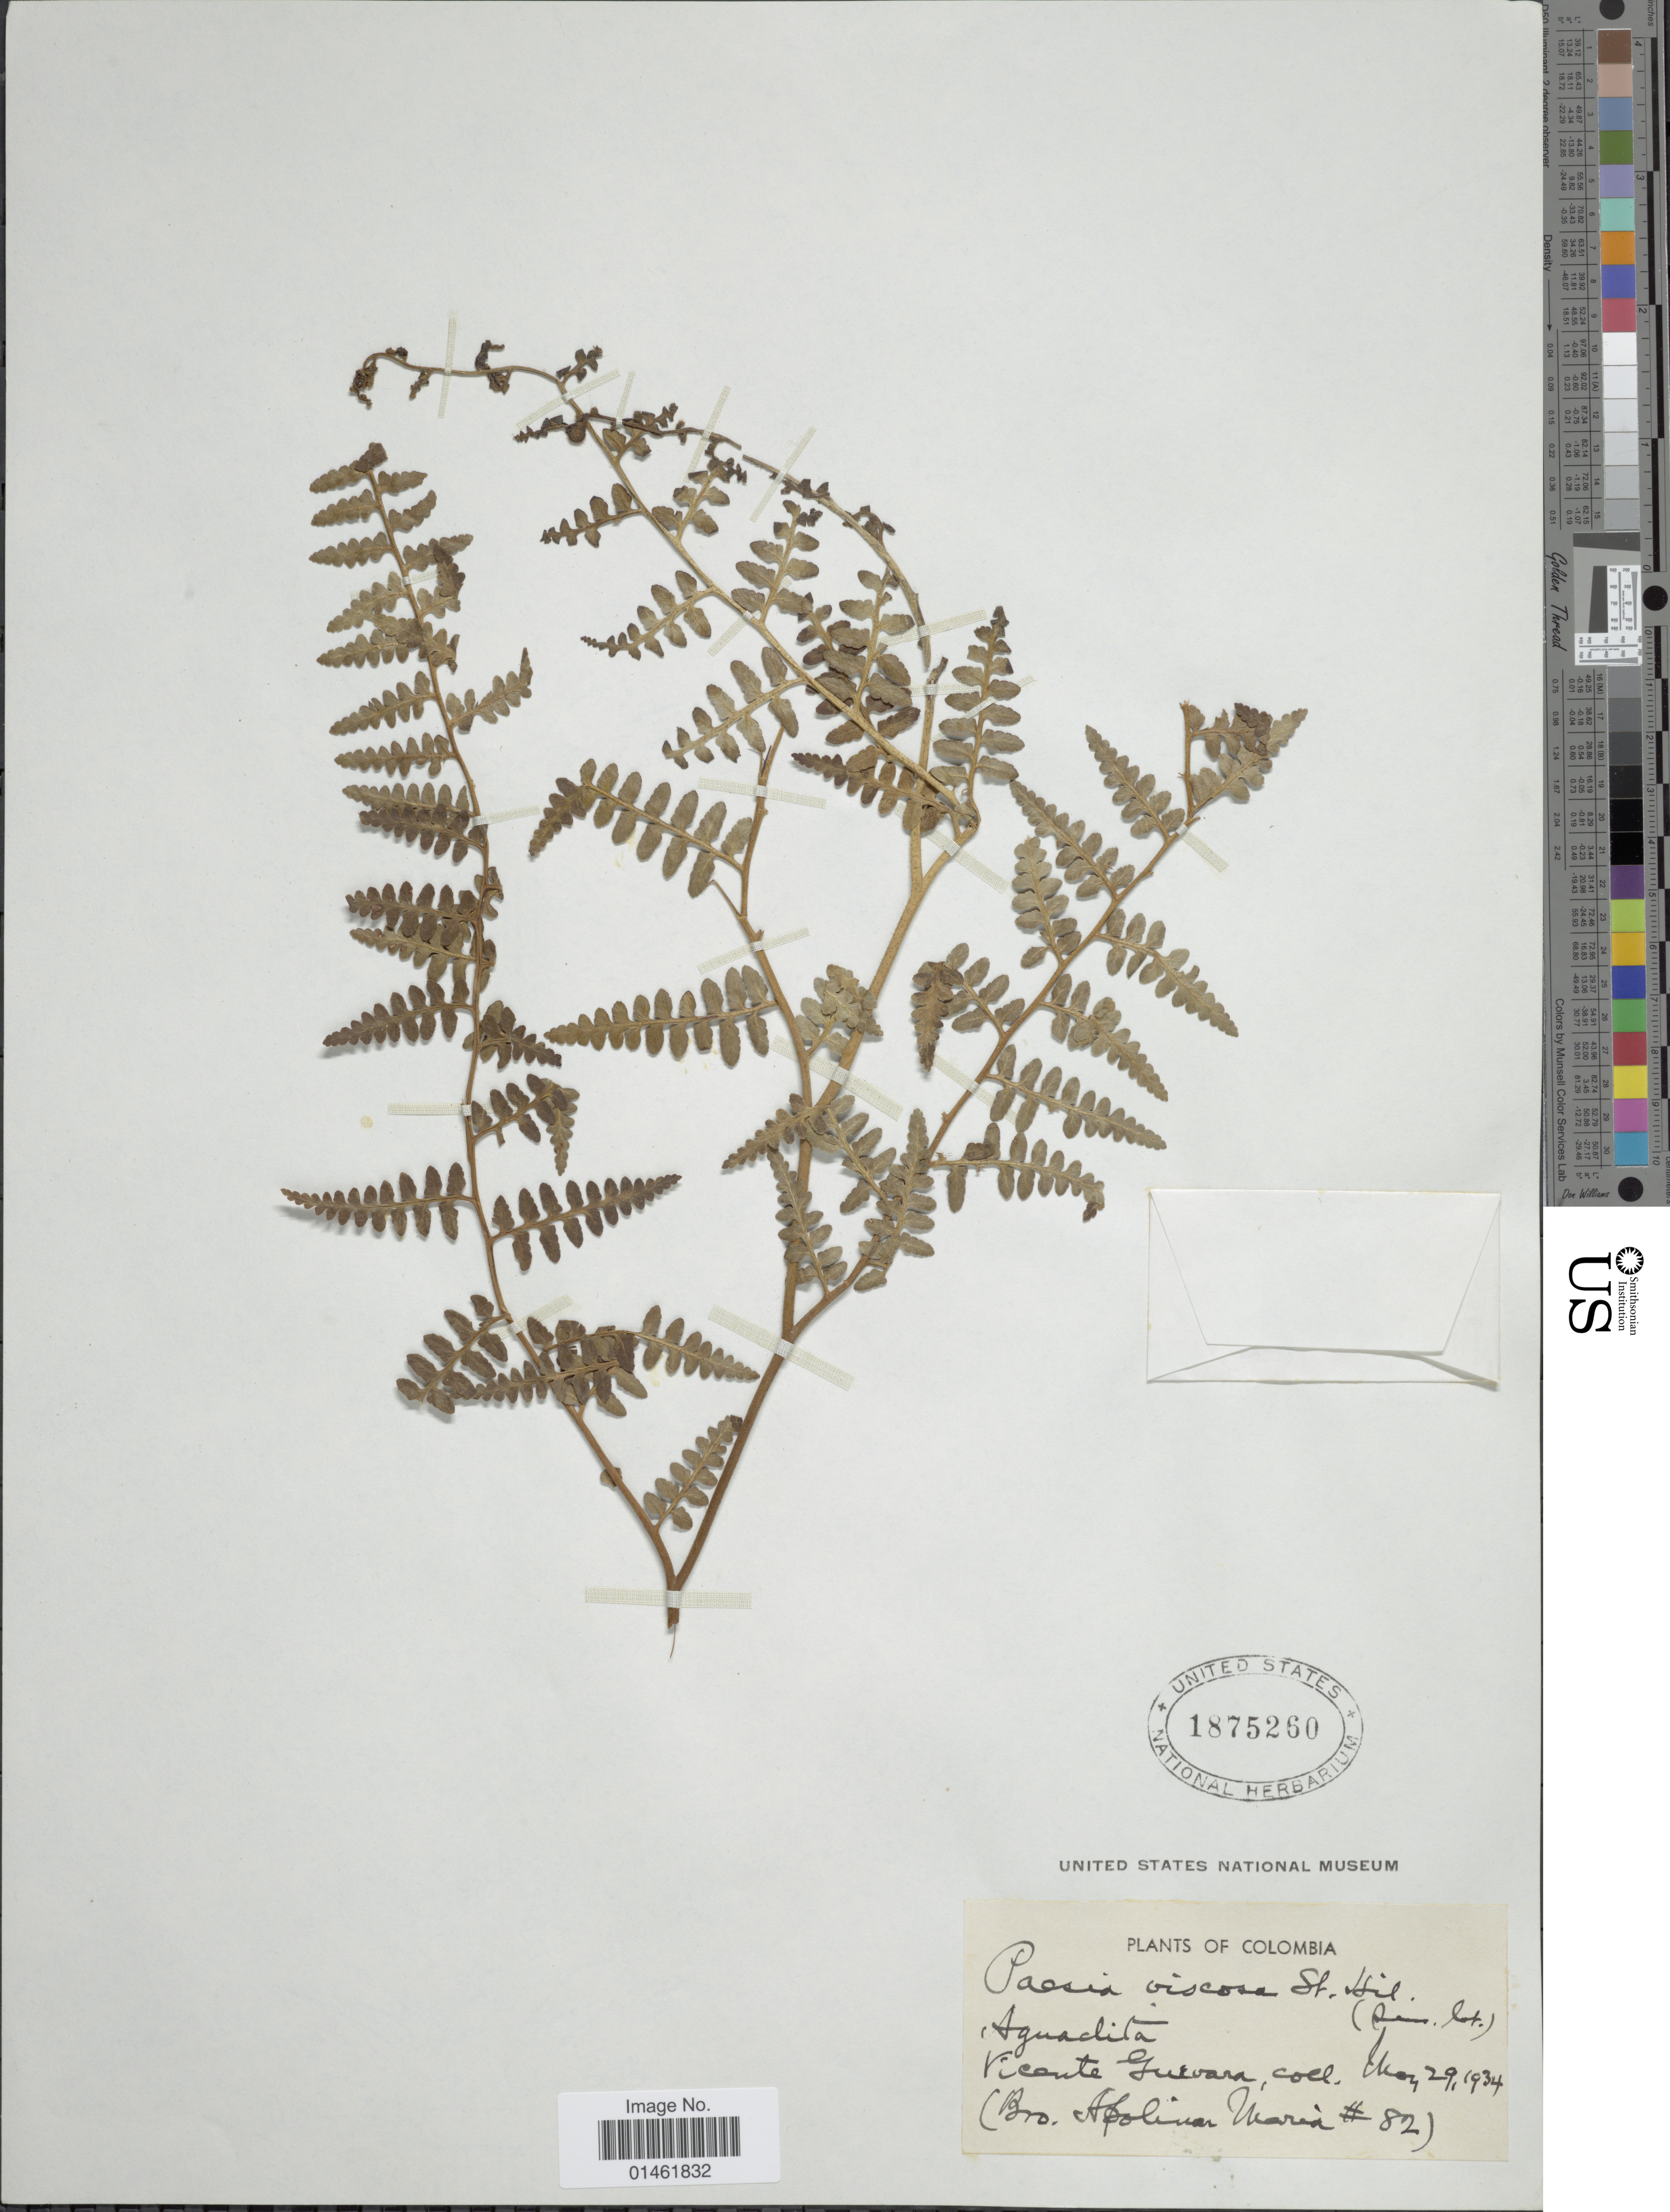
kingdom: Plantae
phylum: Tracheophyta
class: Polypodiopsida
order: Polypodiales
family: Dennstaedtiaceae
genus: Paesia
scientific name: Paesia glandulosa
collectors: B. Apolinar Maria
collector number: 82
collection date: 1934-05-29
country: Colombia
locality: Aguadita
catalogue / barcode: US 1875260